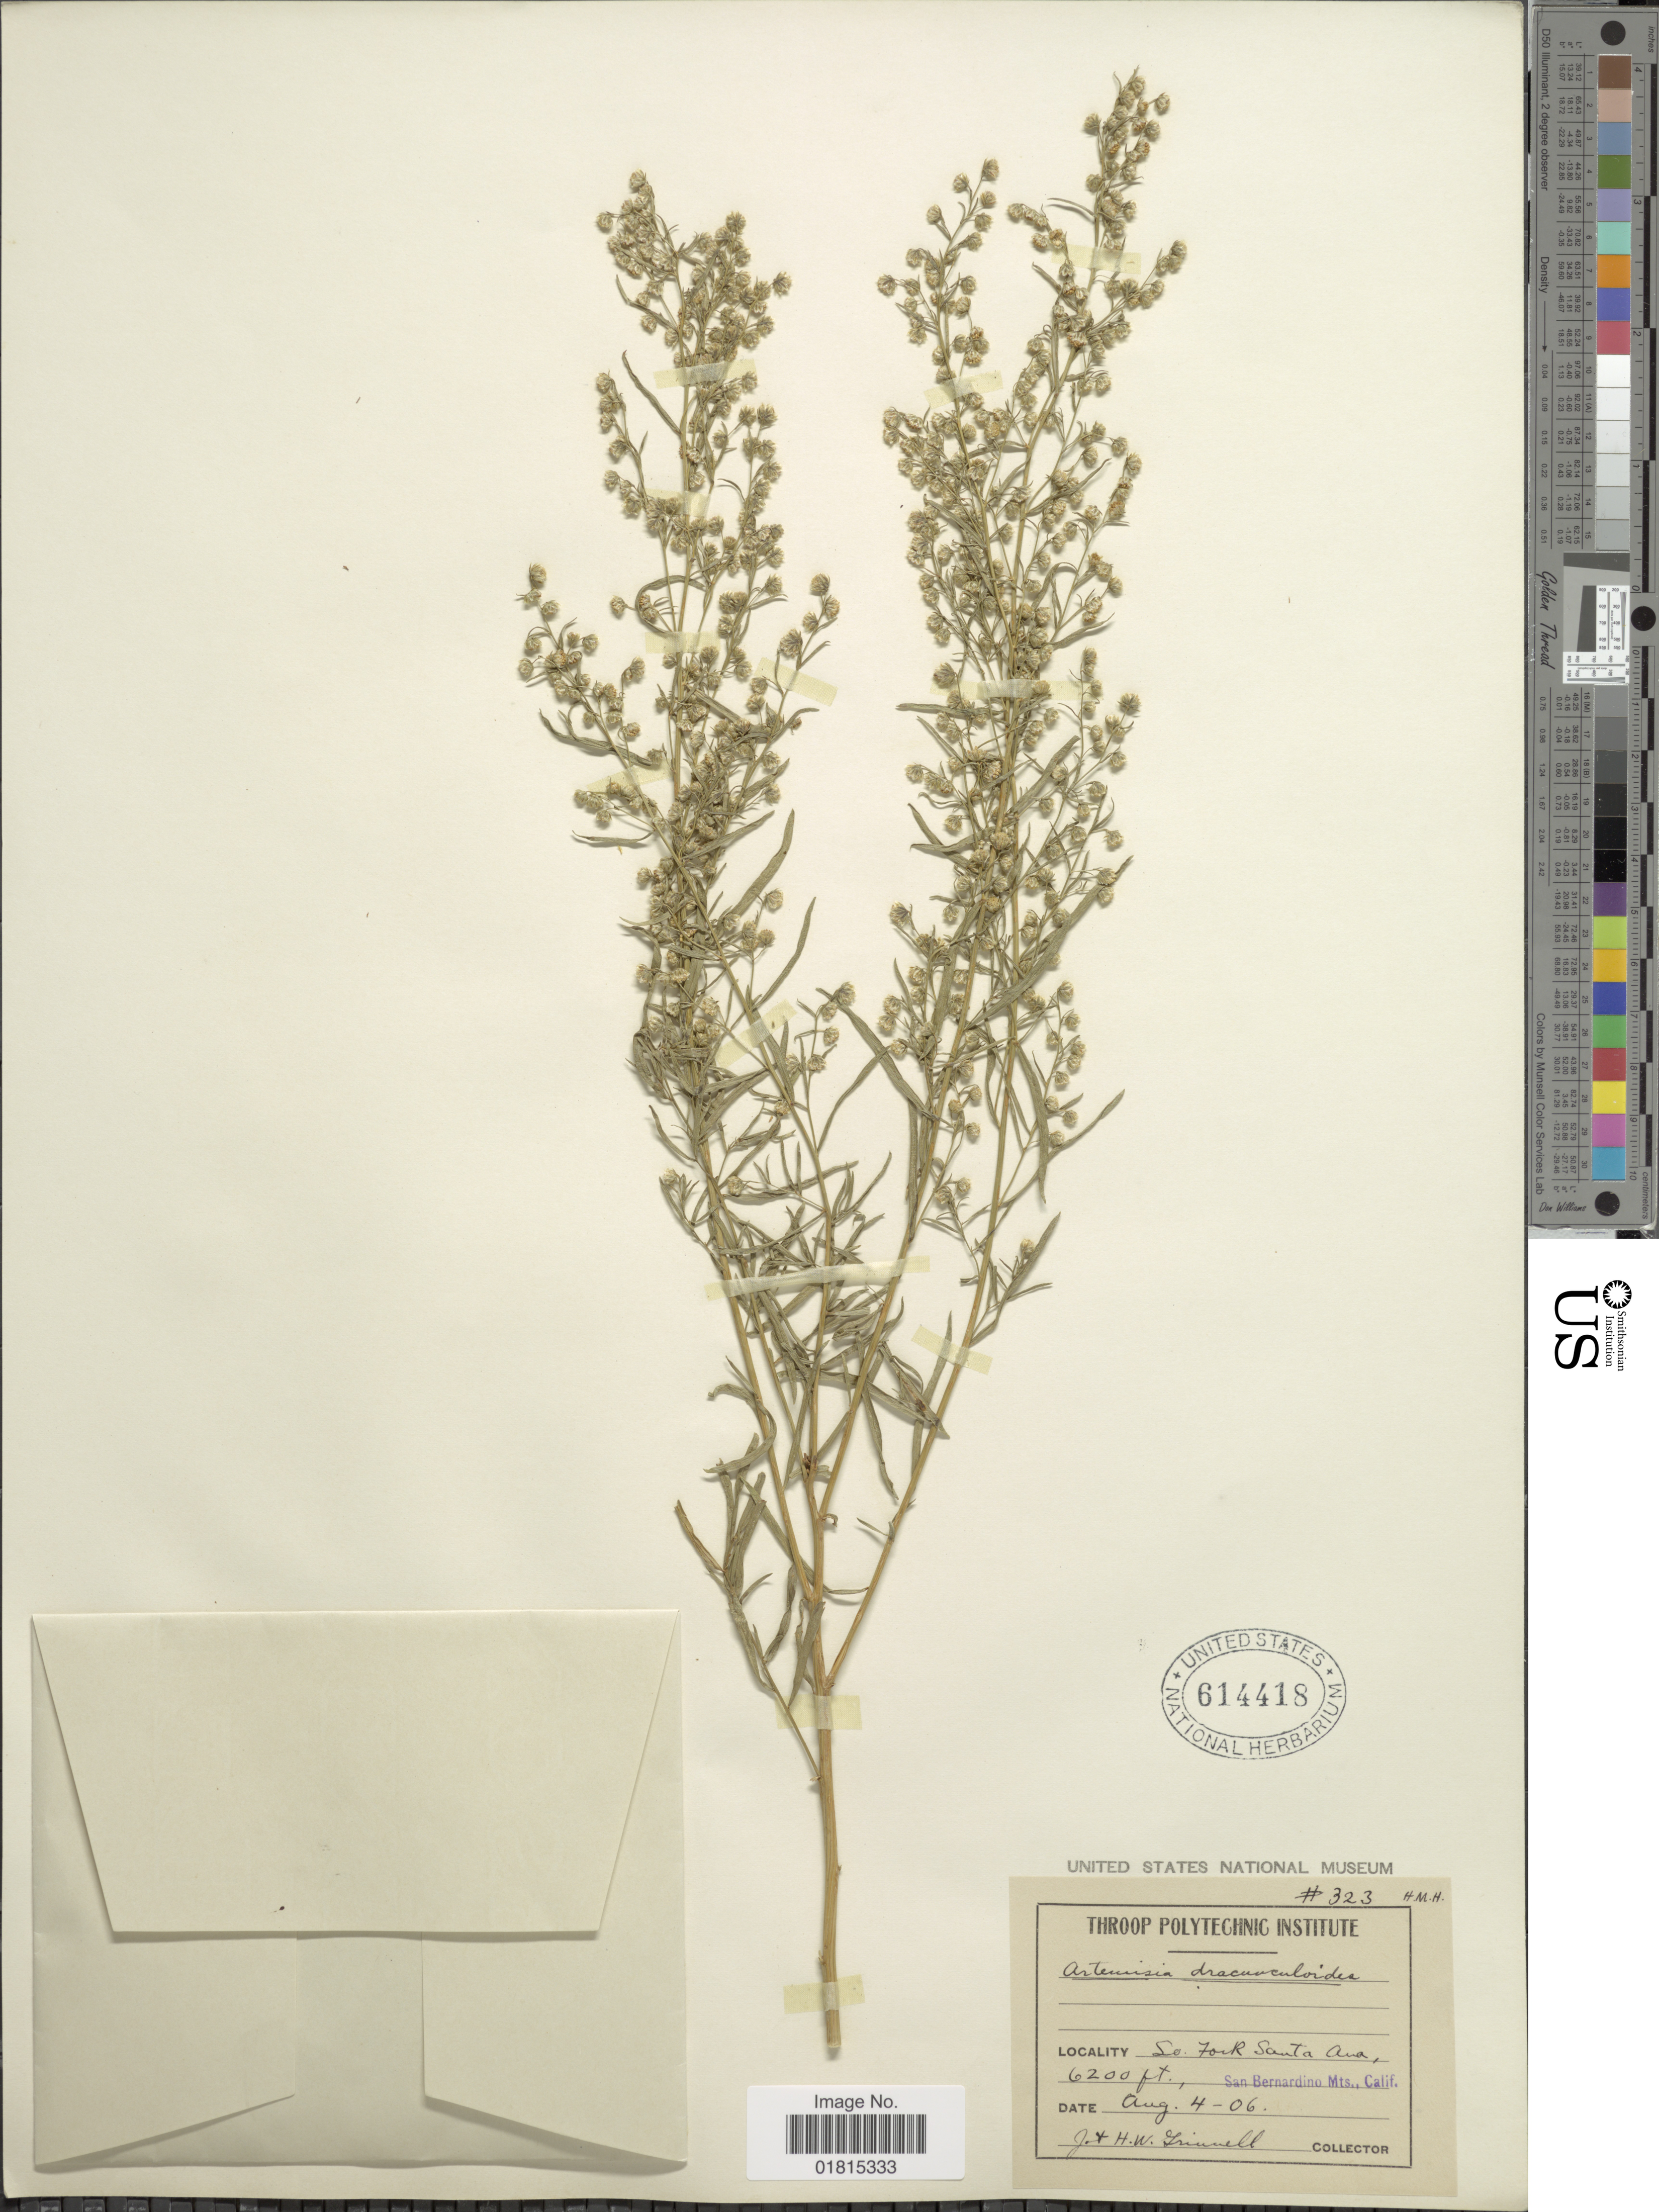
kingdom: Plantae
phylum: Tracheophyta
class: Magnoliopsida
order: Asterales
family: Asteraceae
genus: Artemisia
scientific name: Artemisia dracunculoides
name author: Pursh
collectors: J. Grinnell & H. Grinnell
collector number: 323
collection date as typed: Transcribed d/m/y: 4/8/6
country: United States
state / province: California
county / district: San Bernardino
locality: So. Four Santa Ana, San Bernardino Mts., Calif.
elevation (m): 1890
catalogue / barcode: US 614418